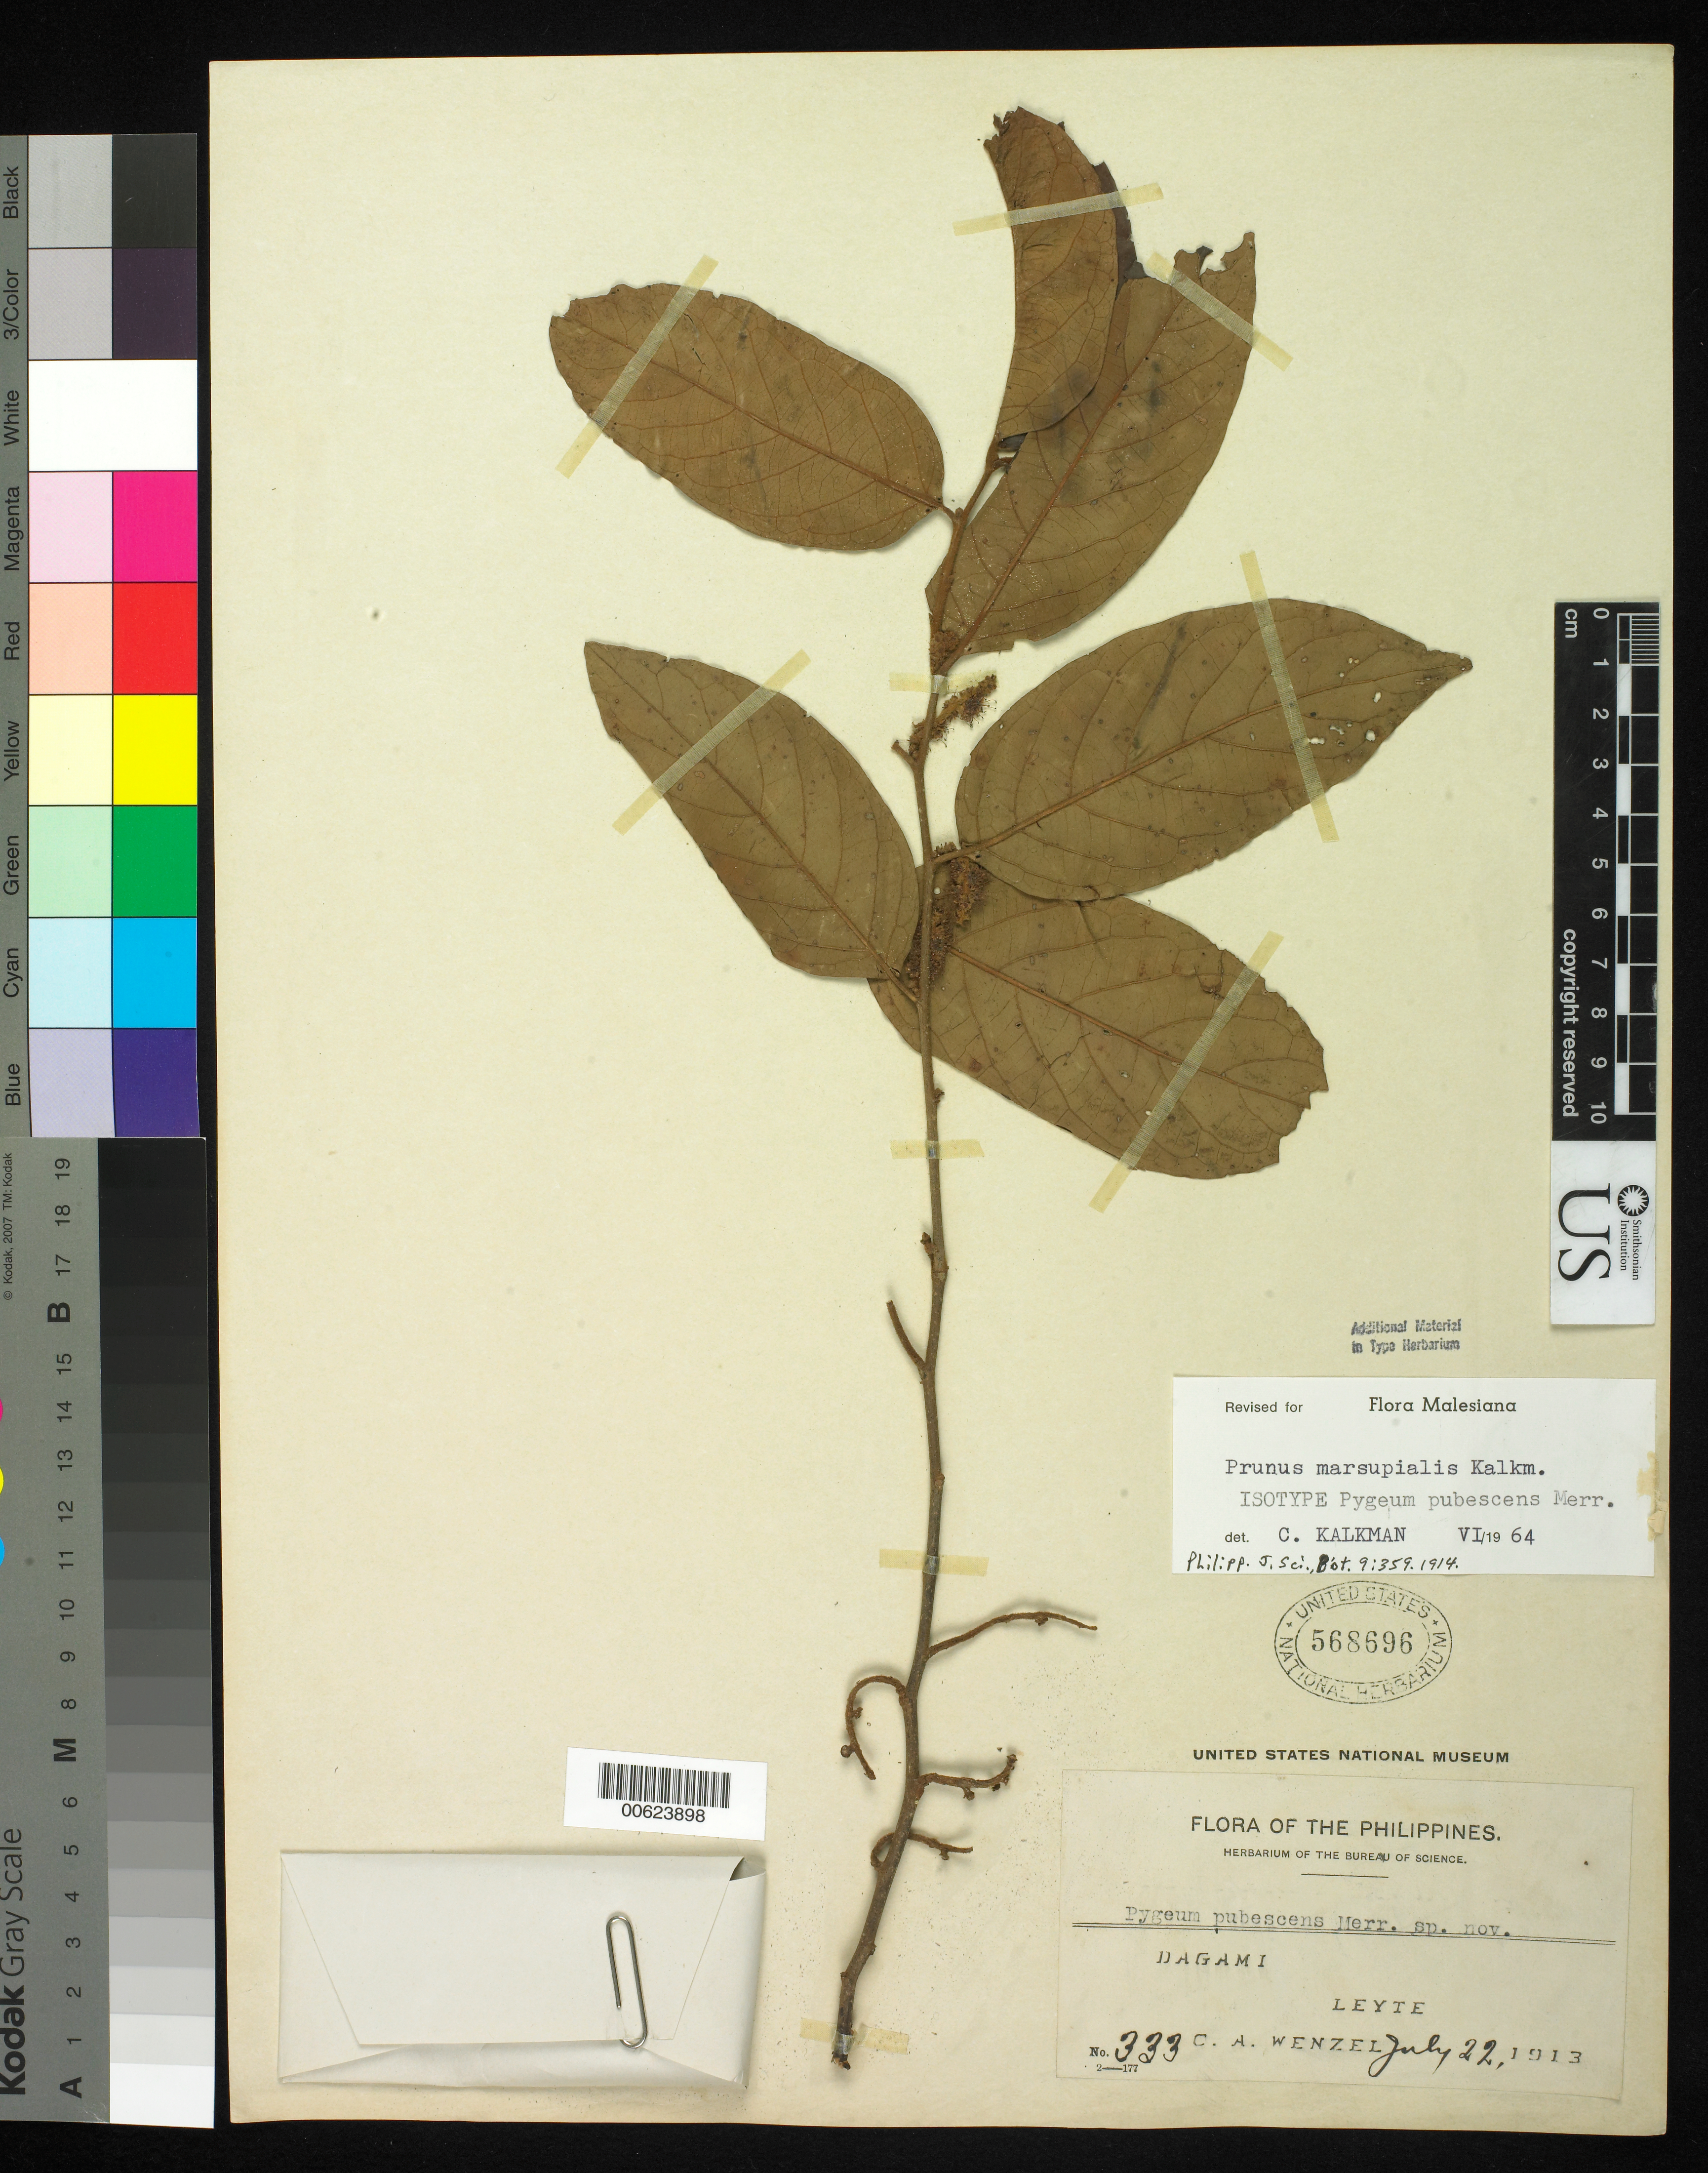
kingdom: Plantae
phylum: Tracheophyta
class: Magnoliopsida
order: Rosales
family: Rosaceae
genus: Pygeum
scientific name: Pygeum pubescens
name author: Merr.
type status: Isotype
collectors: C. Wenzel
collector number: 333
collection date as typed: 22 Jul 1913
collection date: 1913-07-22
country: Philippines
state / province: Eastern Visayas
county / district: Leyte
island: Leyte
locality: Dagami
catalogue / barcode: US 568696